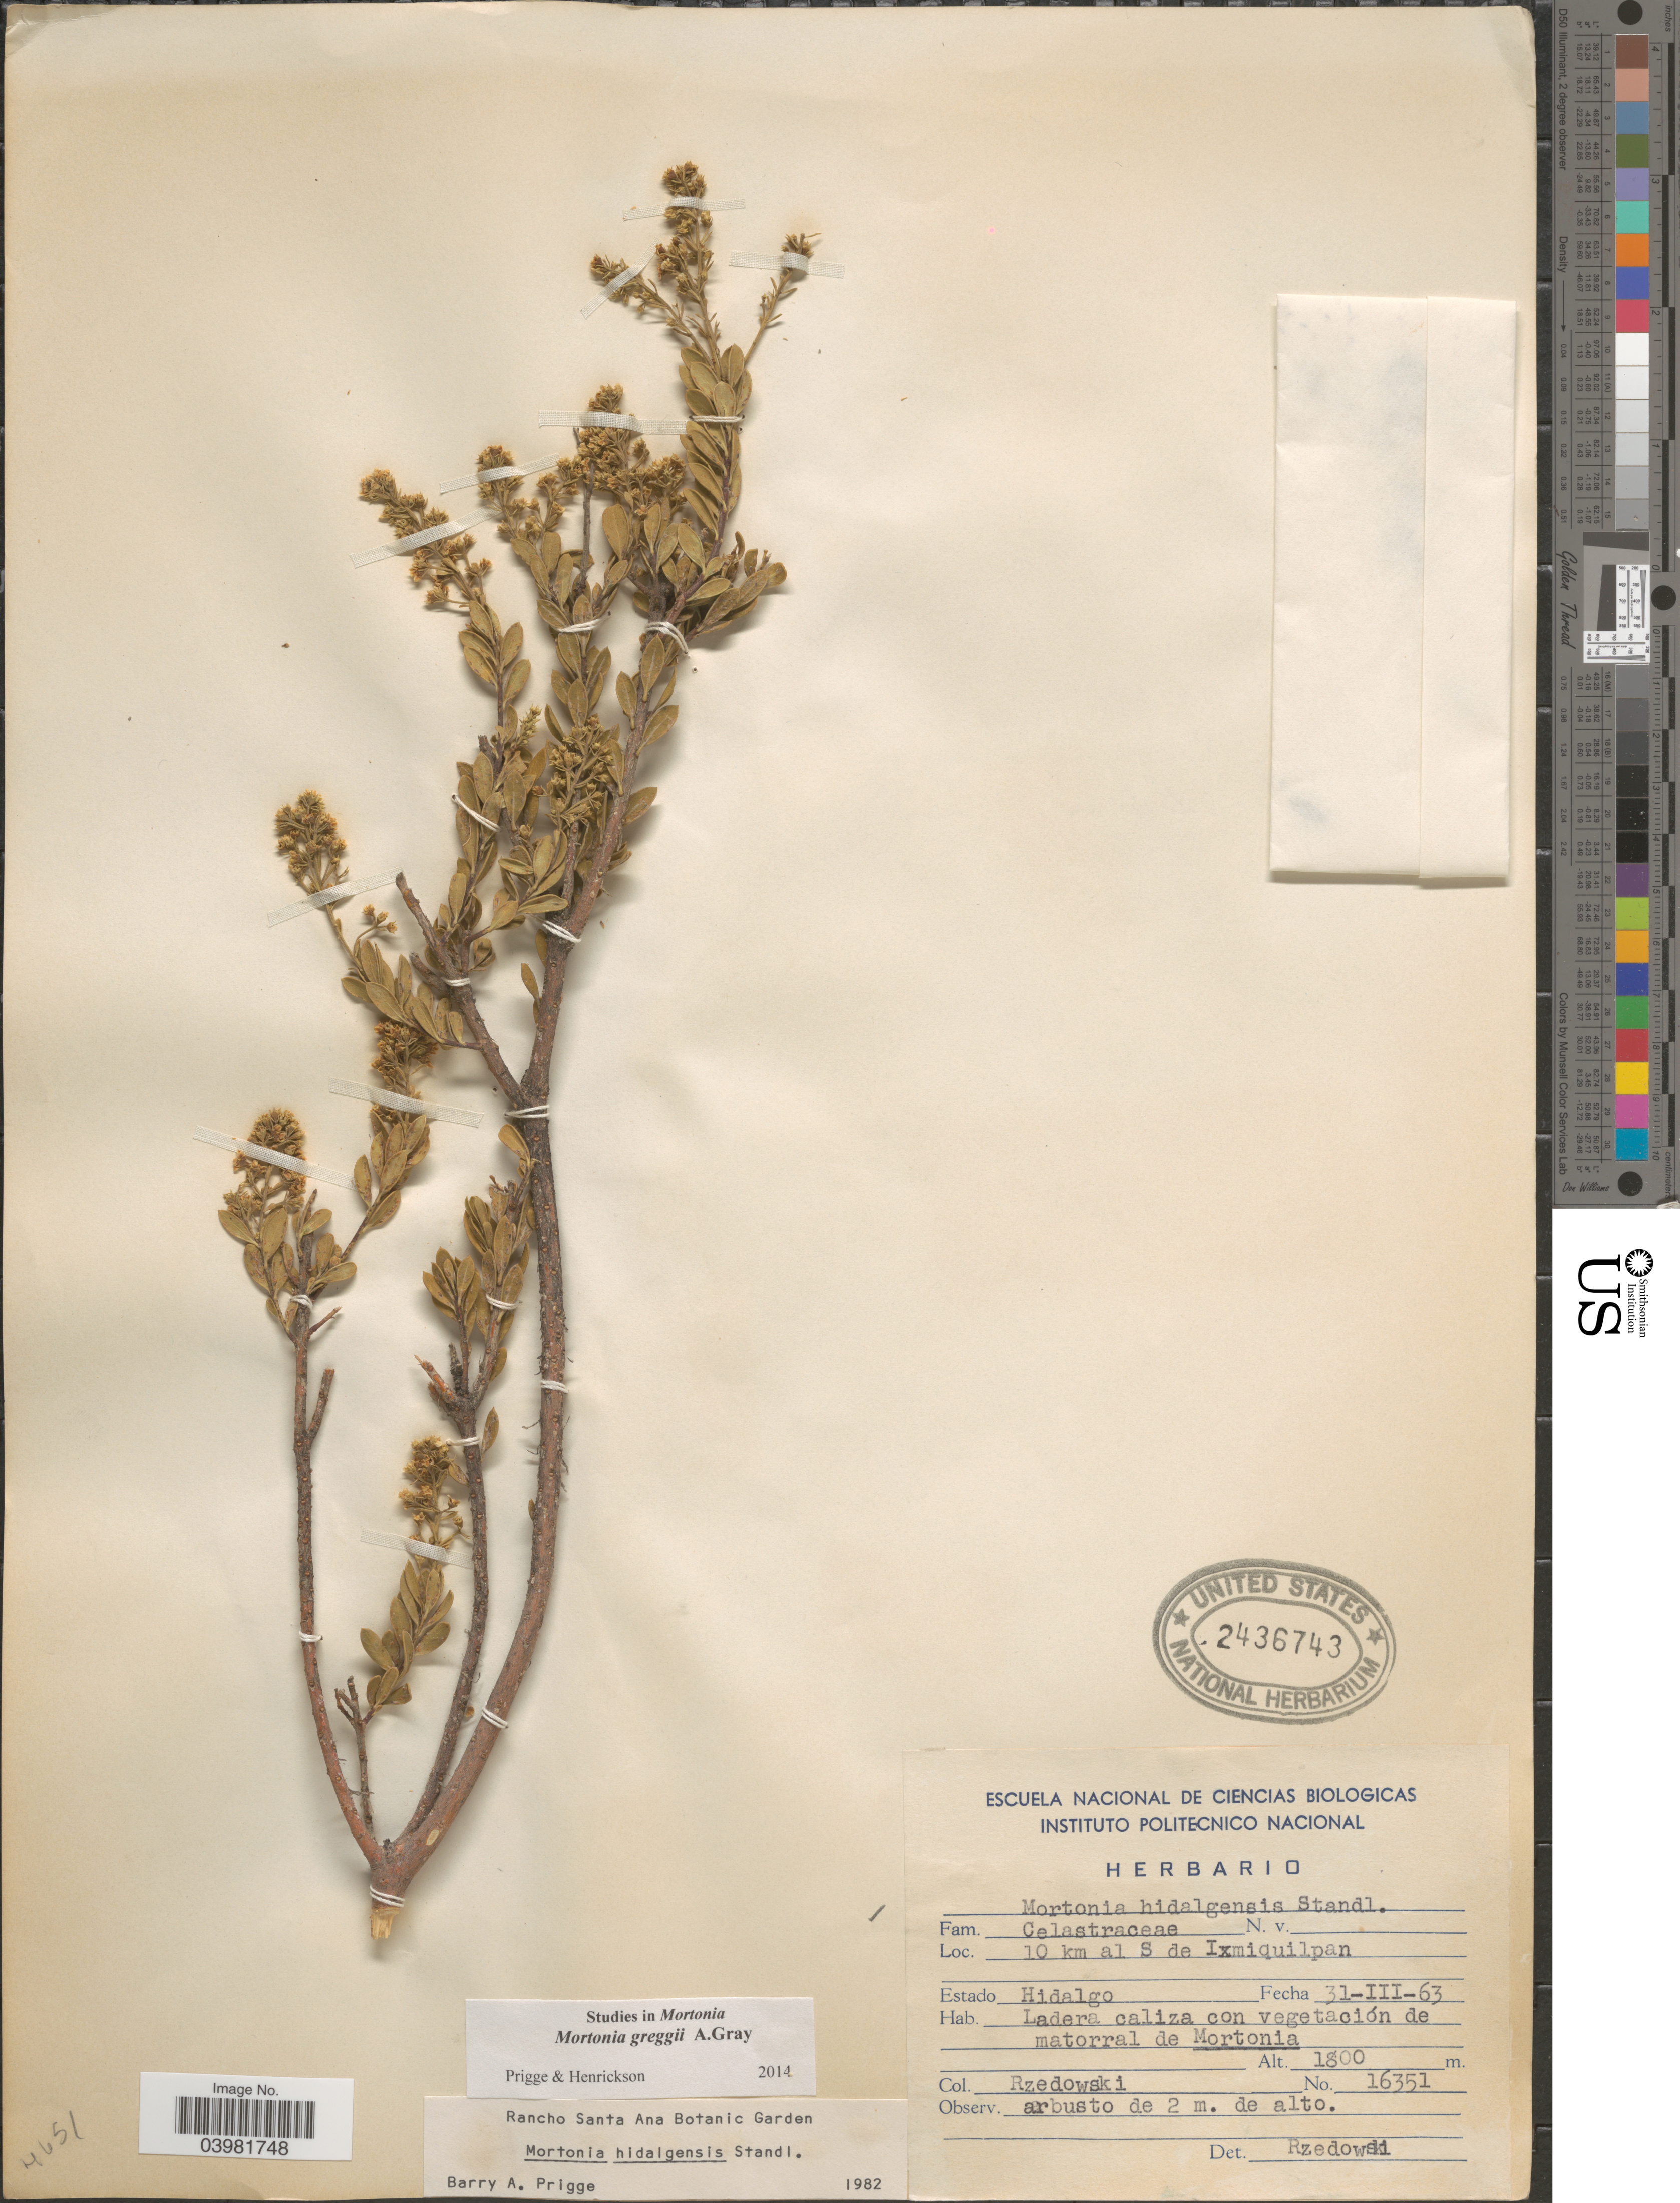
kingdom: Plantae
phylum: Tracheophyta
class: Magnoliopsida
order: Celastrales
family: Celastraceae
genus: Mortonia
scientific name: Mortonia greggii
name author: A. Gray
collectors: Rzedowski, --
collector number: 16351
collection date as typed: Transcribed d/m/y: 31/3/63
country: Mexico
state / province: Hidalgo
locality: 10 km al S de Ixmiquilpan.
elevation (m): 1800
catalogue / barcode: US 2436743